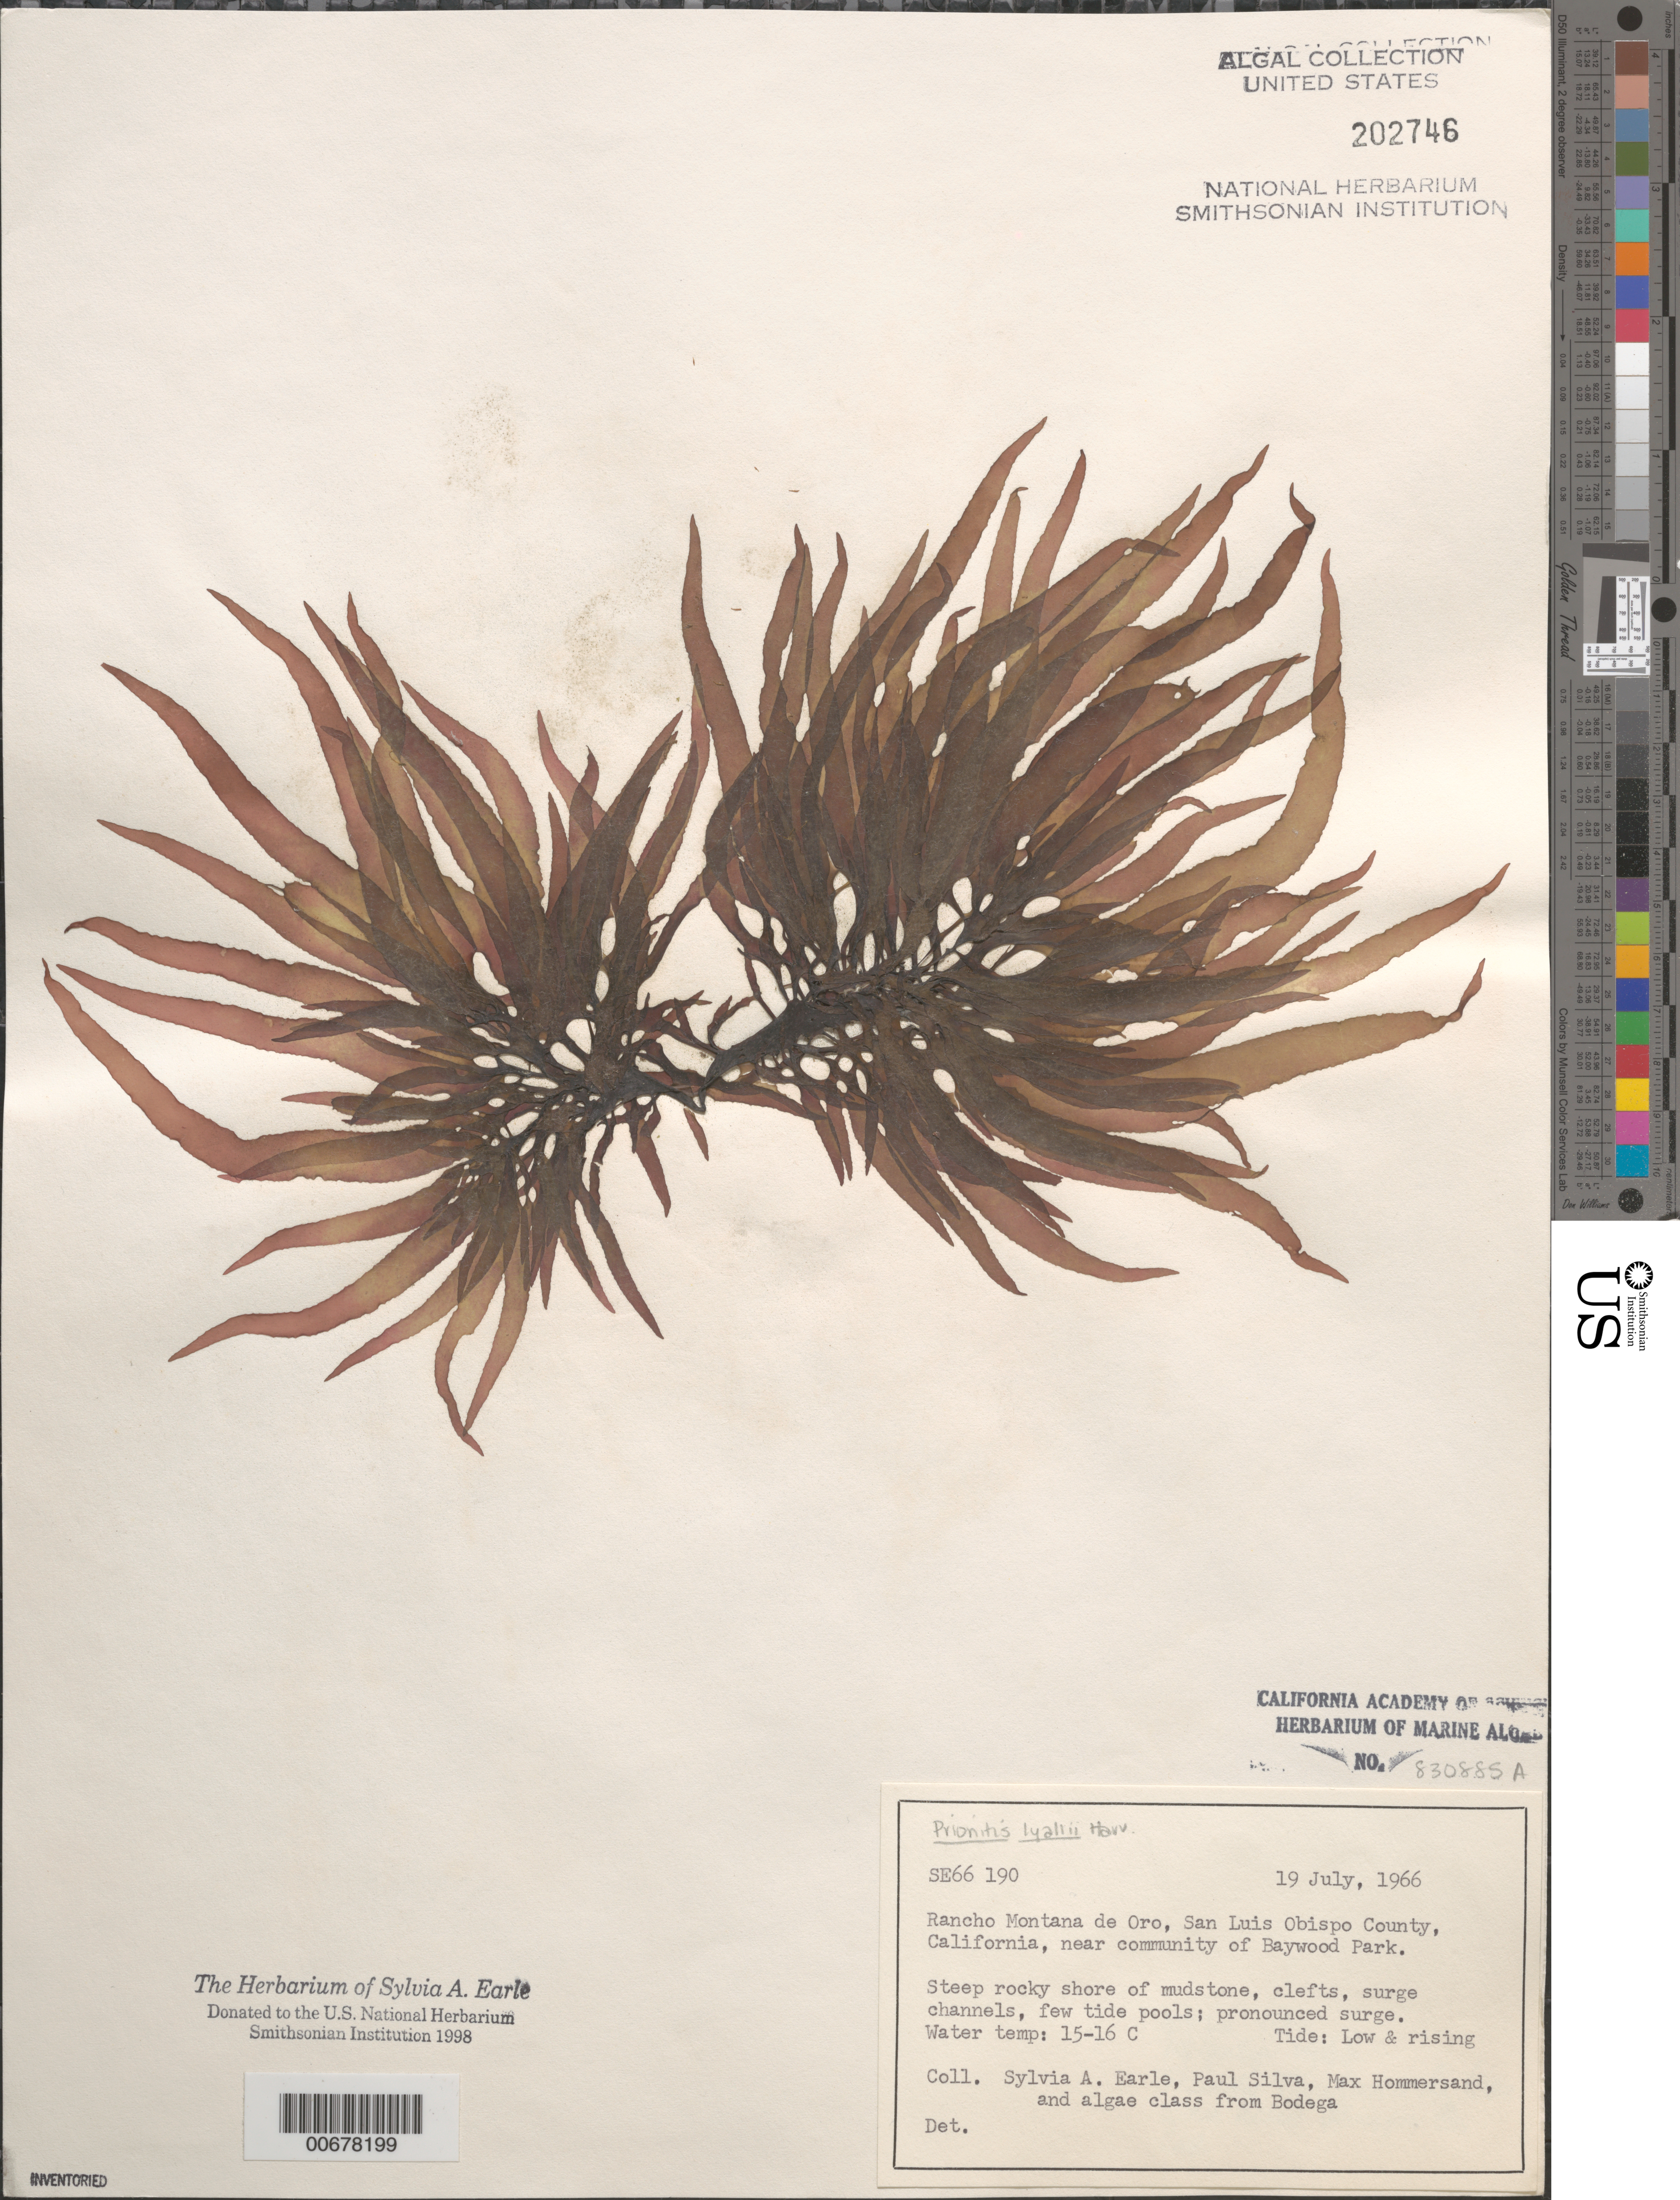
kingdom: Plantae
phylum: Rhodophyta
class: Florideophyceae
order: Cryptonemiales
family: Cryptonemiaceae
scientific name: Prionitis sternbergii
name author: (C. Agardh) J. Agardh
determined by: Algae name updating Project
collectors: S. A. Earle, P. C. Silva, M. H. Hommersand & Bodega Algae Class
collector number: SE 66190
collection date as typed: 19 Jul 1966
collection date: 1966-07-19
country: United States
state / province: California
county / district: San Luis Obispo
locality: Rancho Montana de Oro, near Baywood Park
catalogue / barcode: US 202746